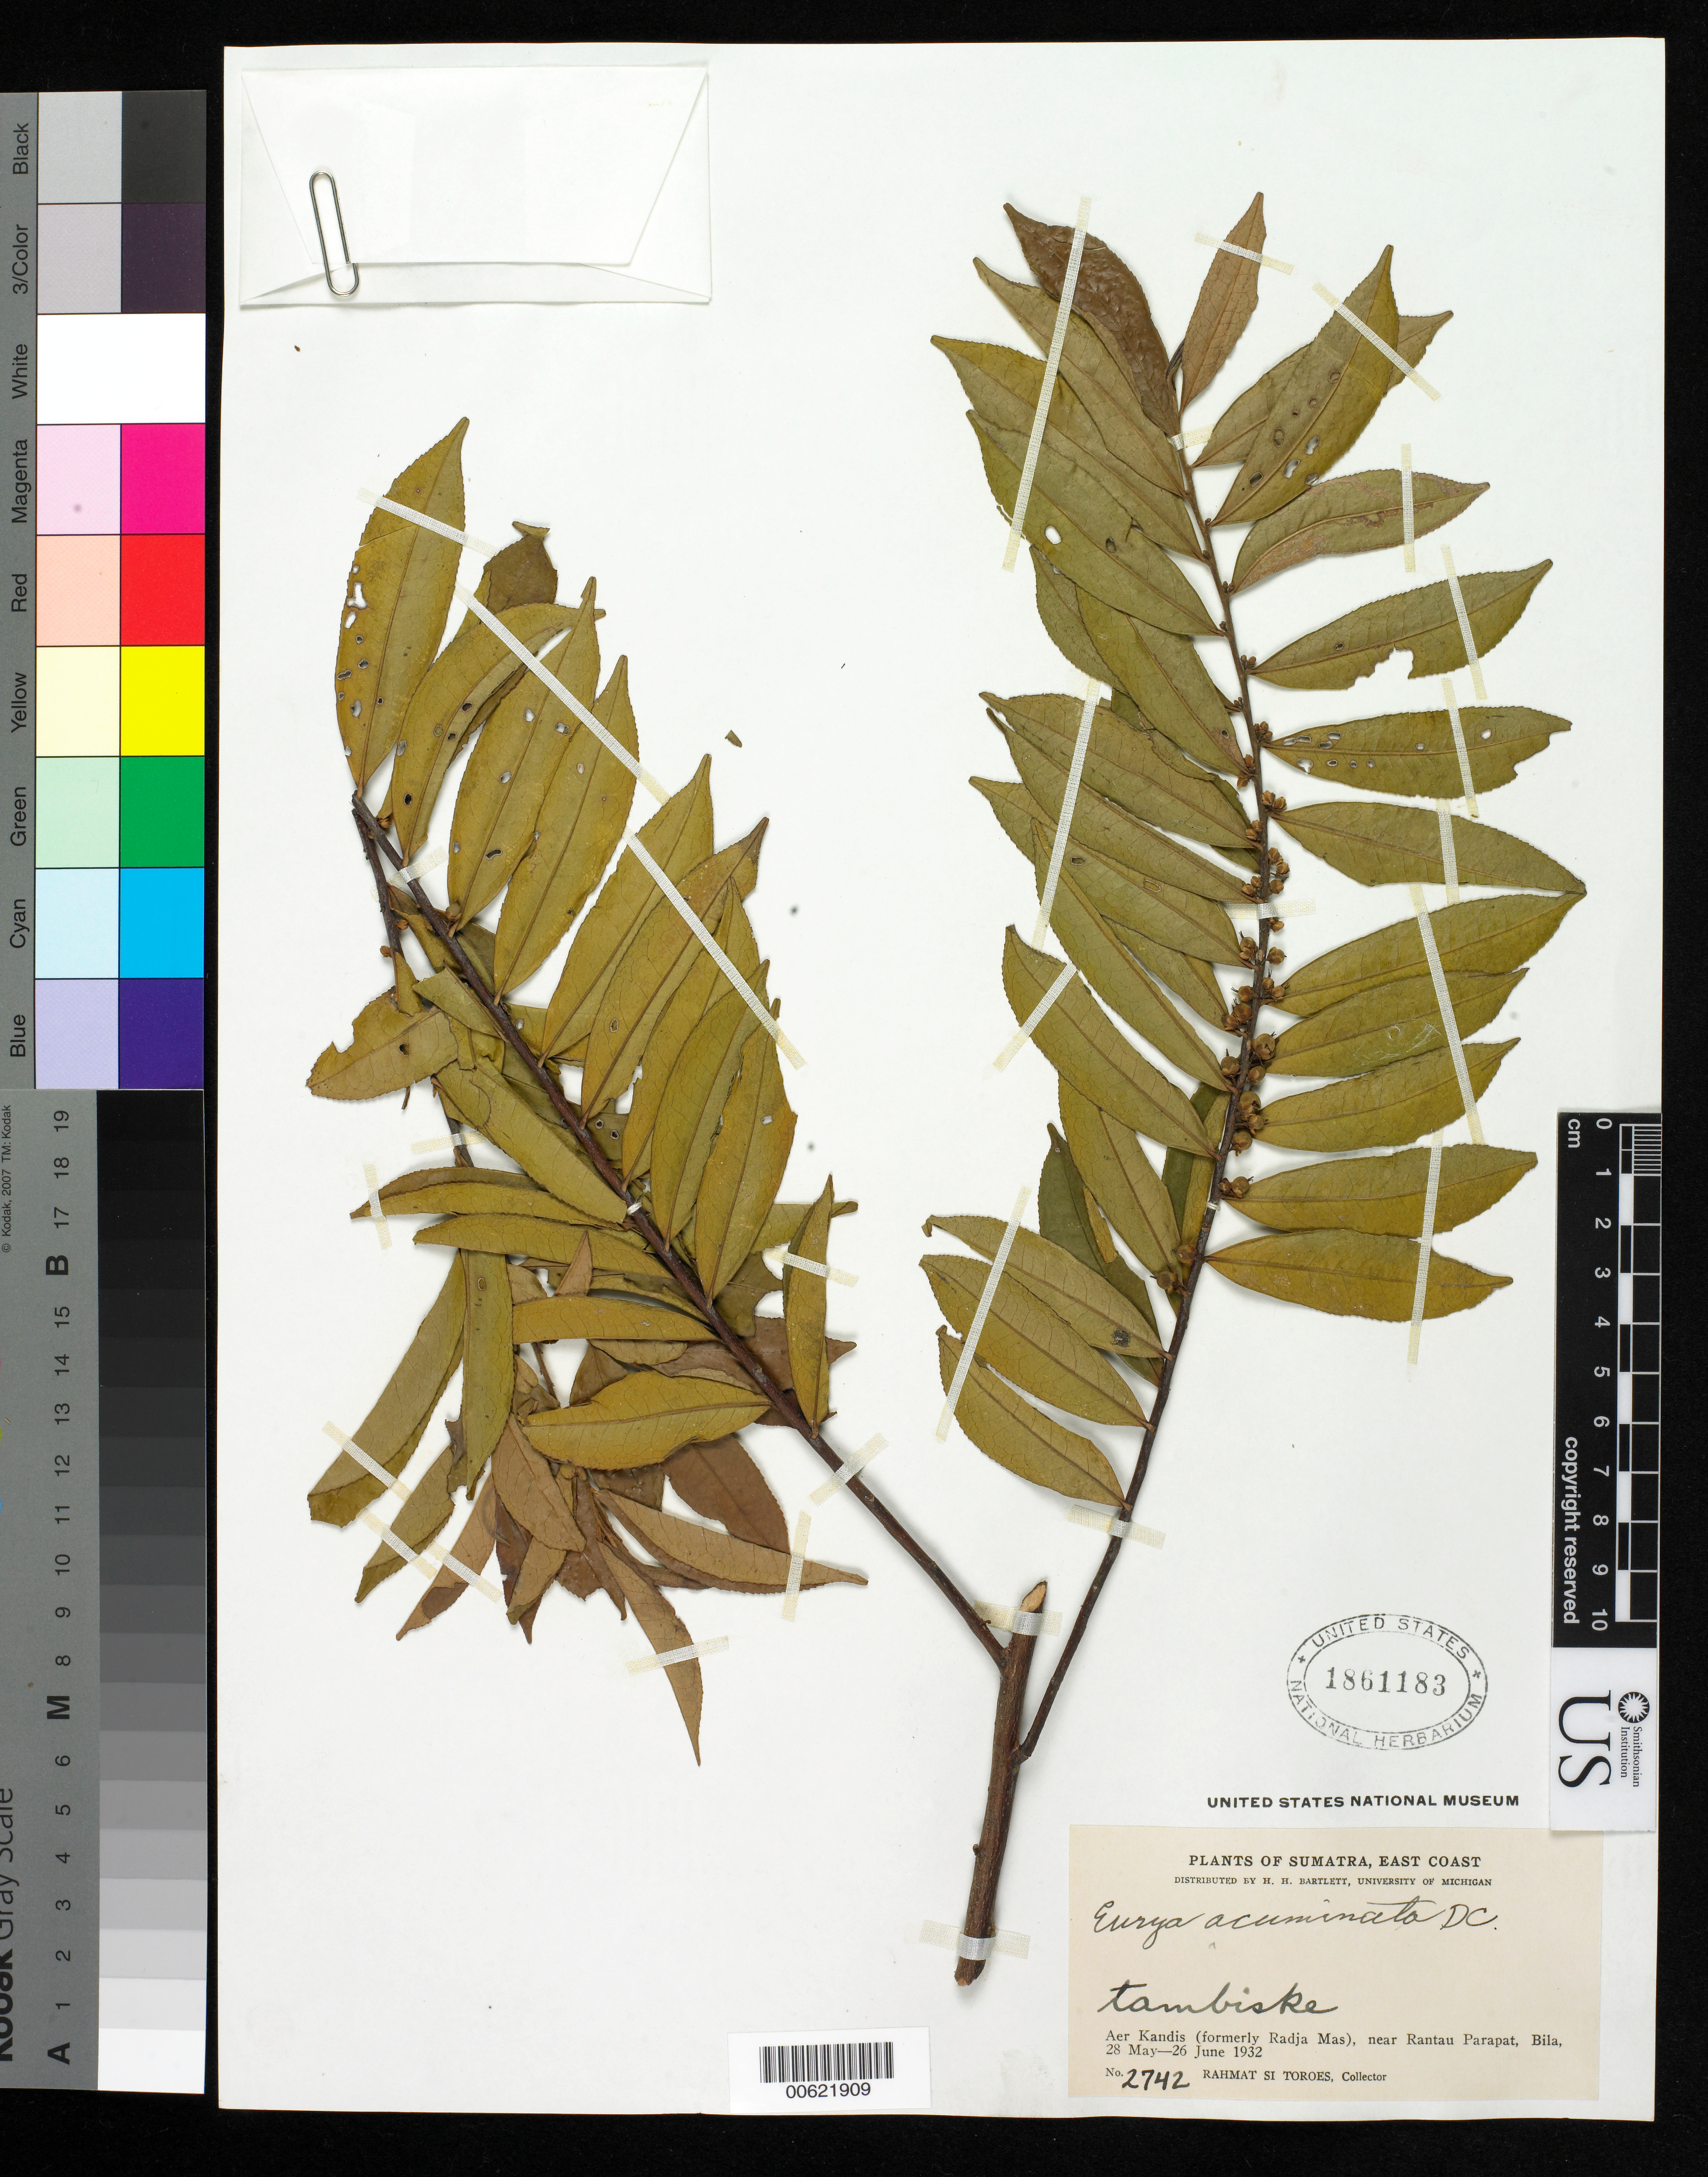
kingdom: Plantae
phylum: Tracheophyta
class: Magnoliopsida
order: Ericales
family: Pentaphylacaceae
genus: Eurya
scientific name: Eurya acuminata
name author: DC.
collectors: Rahmat Si Boeea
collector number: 2742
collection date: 1932-05-28/1932-06-26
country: Indonesia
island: Sumatra I.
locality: (East Coast) Aer Kandis (formerly Radja Mas), near Rantau Parapat, Bila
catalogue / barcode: US 1861183